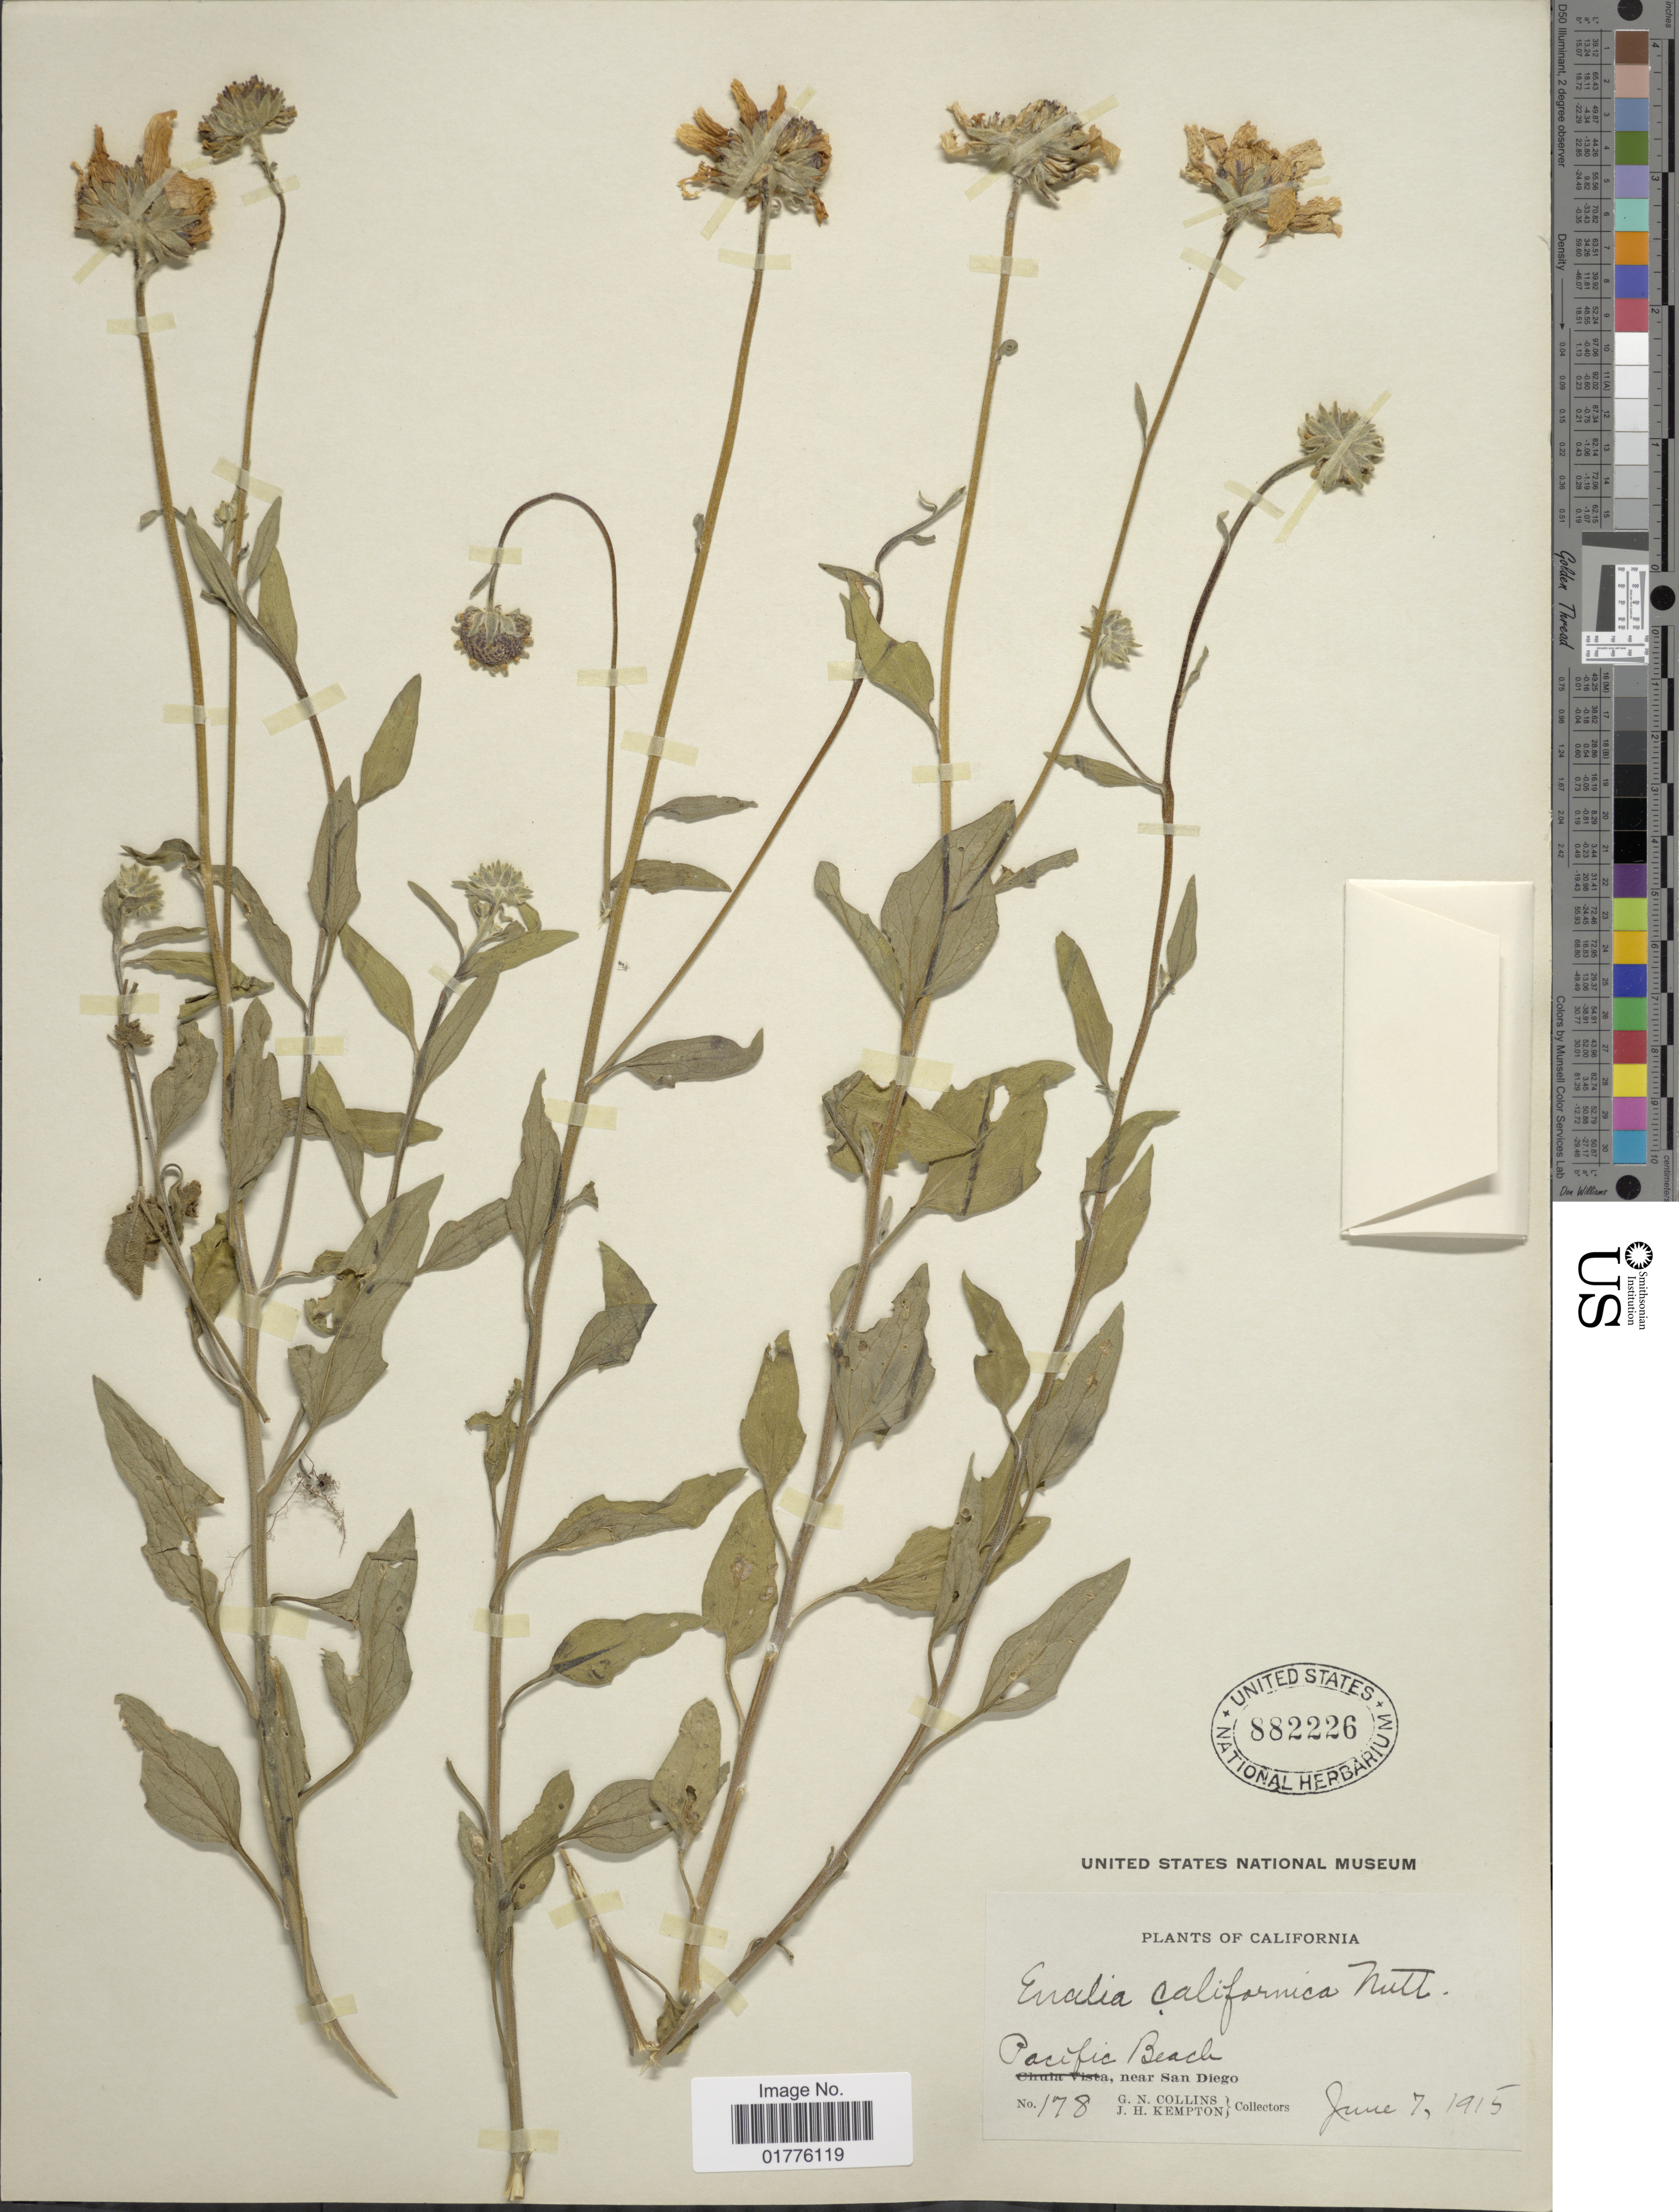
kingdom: Plantae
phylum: Tracheophyta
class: Magnoliopsida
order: Asterales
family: Asteraceae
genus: Encelia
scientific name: Encelia californica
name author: Nutt.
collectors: G. Collins & J. H. Kempton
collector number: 178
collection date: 1915-06-07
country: United States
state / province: California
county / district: San Diego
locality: California. Pacific Beach, near San Diego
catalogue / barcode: US 882226